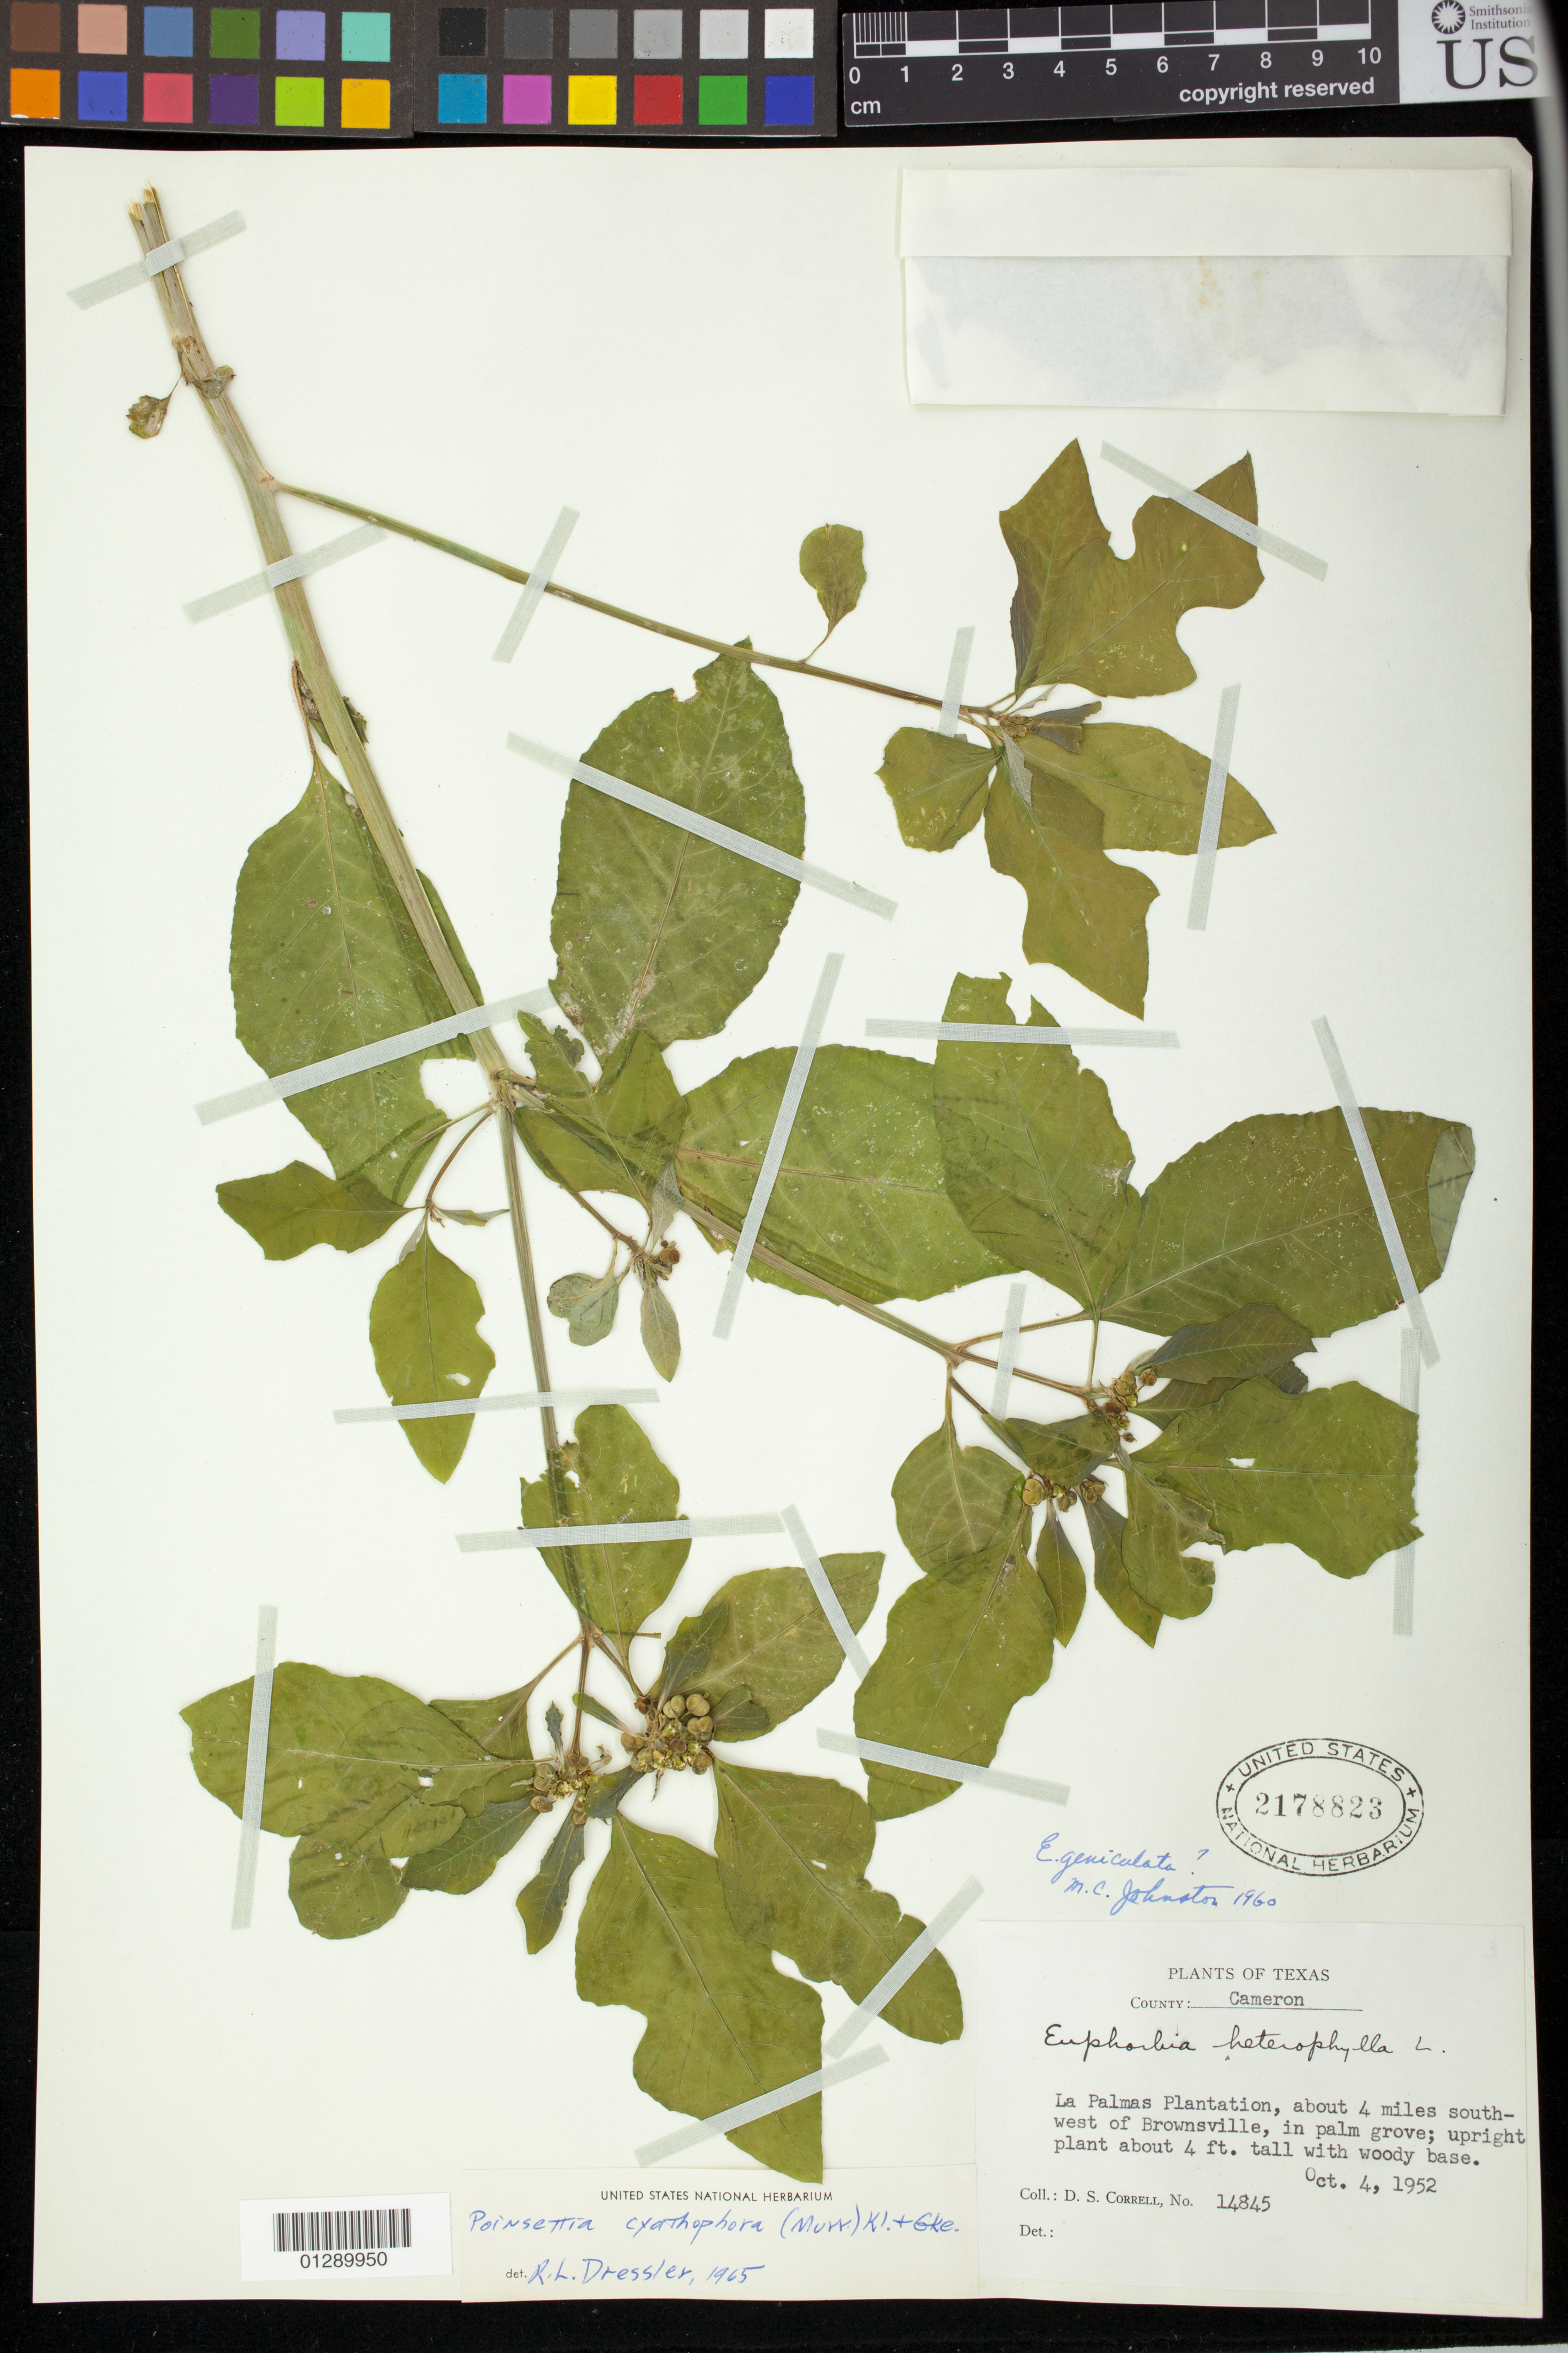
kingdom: Plantae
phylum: Tracheophyta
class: Magnoliopsida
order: Malpighiales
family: Euphorbiaceae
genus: Euphorbia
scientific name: Euphorbia heterophylla var. cyathophora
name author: (Murr.) Griseb.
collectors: D. S. Correll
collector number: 14845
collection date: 1952-10-04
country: United States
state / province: Texas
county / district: Cameron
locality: La Palmas Plantation, about 4 miles south-west of Brownsville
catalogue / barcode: US 2178823